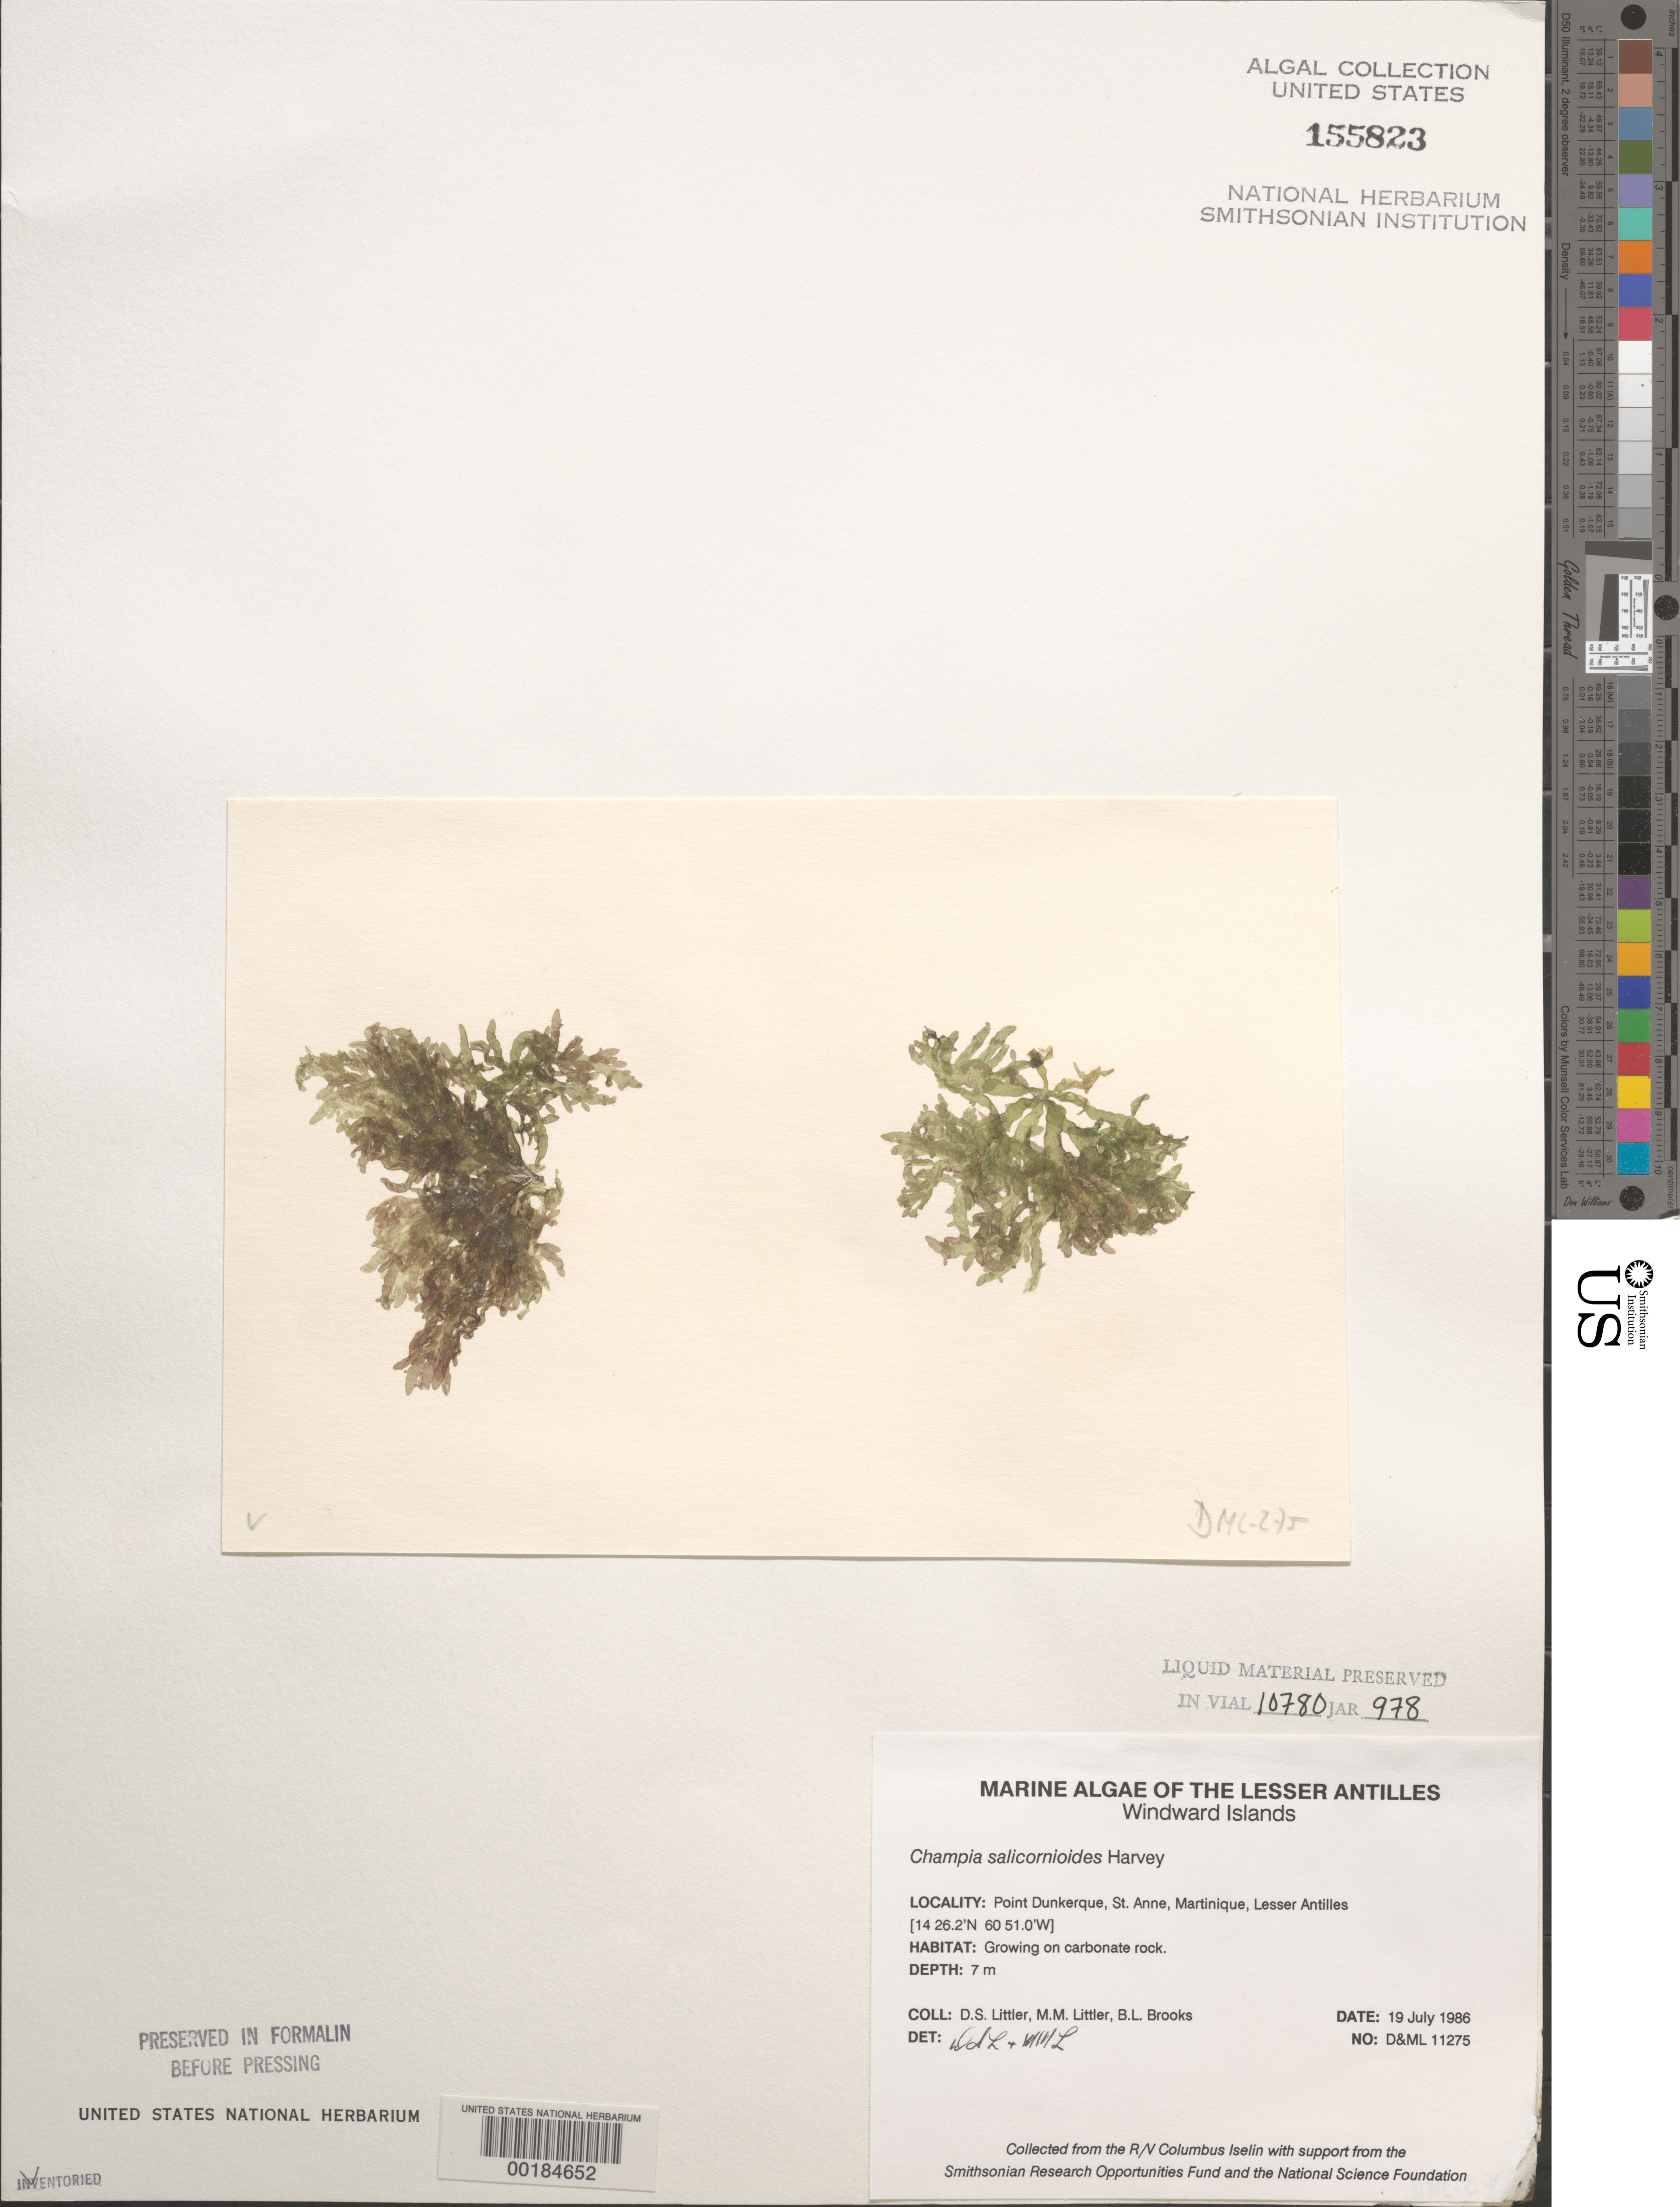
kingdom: Plantae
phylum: Rhodophyta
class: Florideophyceae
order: Rhodymeniales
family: Champiaceae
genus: Champia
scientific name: Champia salicornioides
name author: Harv.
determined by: Littler, D. S.; Littler, M. M.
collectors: D. S. Littler, M. M. Littler & B. Brooks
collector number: D&ML 11275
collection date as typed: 19 Jul 1986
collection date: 1986-07-19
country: Martinique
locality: Pointe Dunkerque, St. Anne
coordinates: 14 26.2'N, 60 51.0'W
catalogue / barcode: US 155823